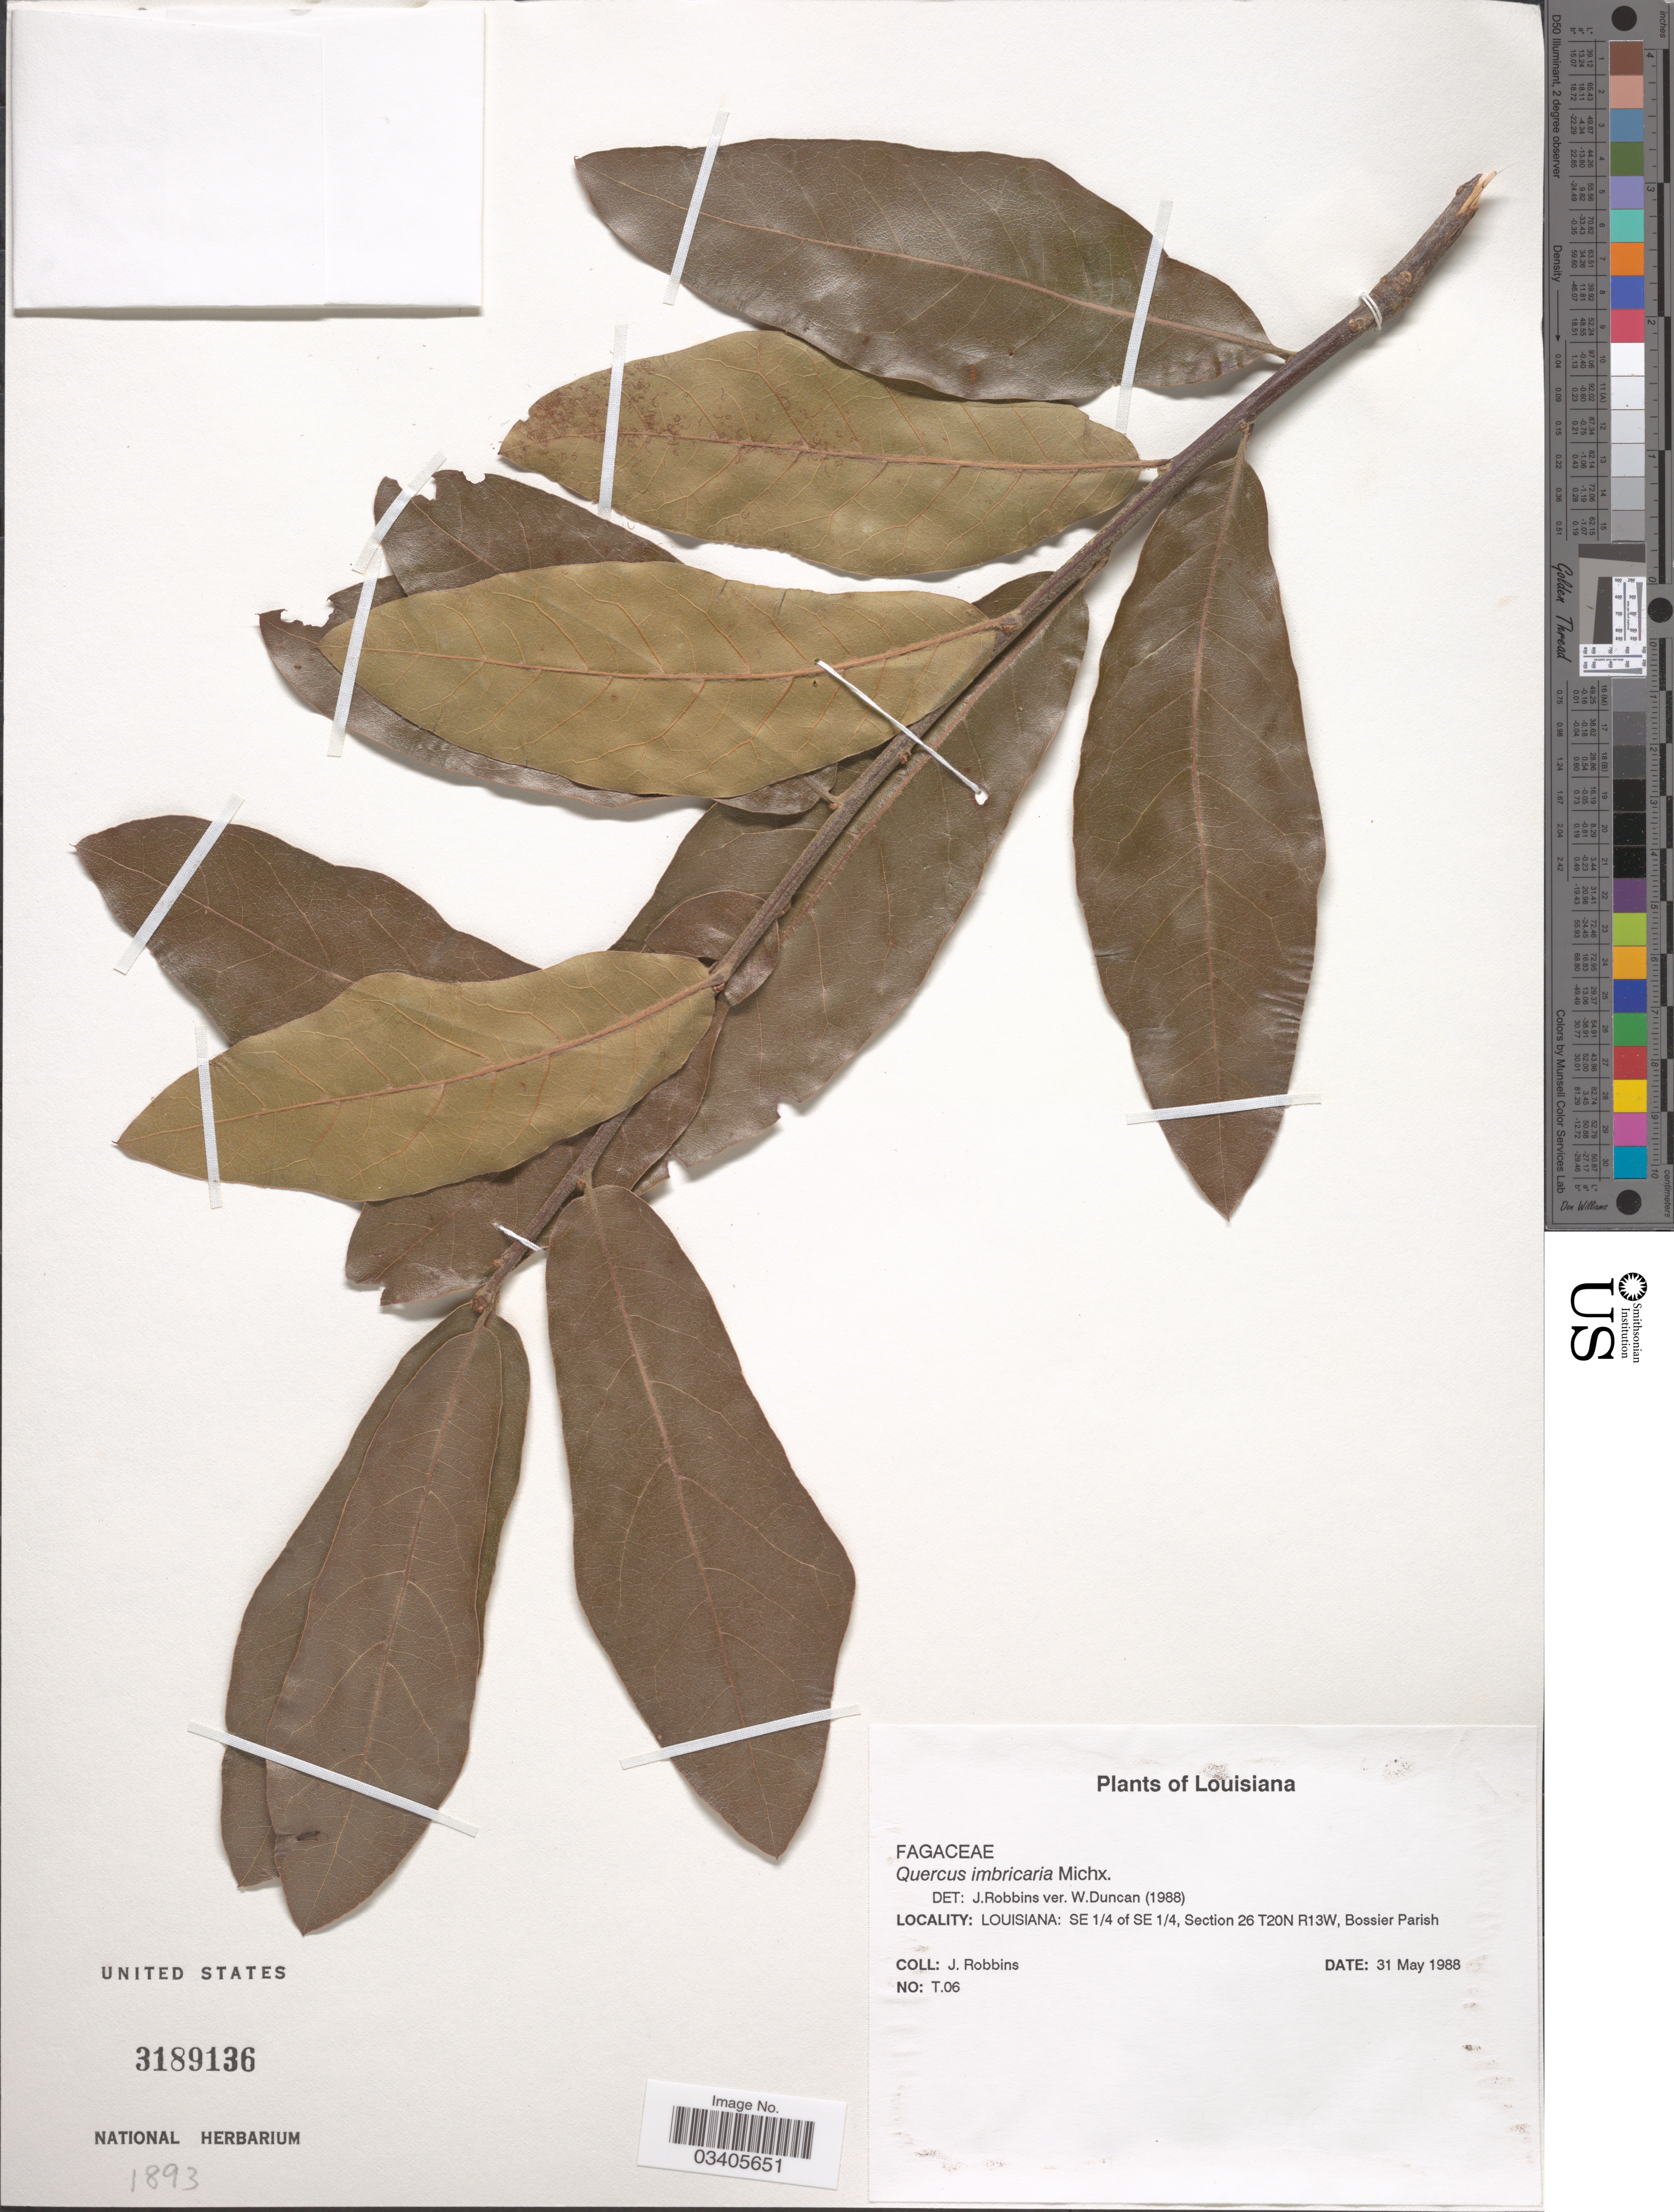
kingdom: Plantae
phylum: Tracheophyta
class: Magnoliopsida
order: Fagales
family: Fagaceae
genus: Quercus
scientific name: Quercus imbricaria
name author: Michx.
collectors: J. W. Robbins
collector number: T.06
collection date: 1988-05-31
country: United States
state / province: Louisiana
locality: SE 1/4 of SE 1/4, Section 26 T20N R13W, Bossier Parish.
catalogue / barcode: US 3189136